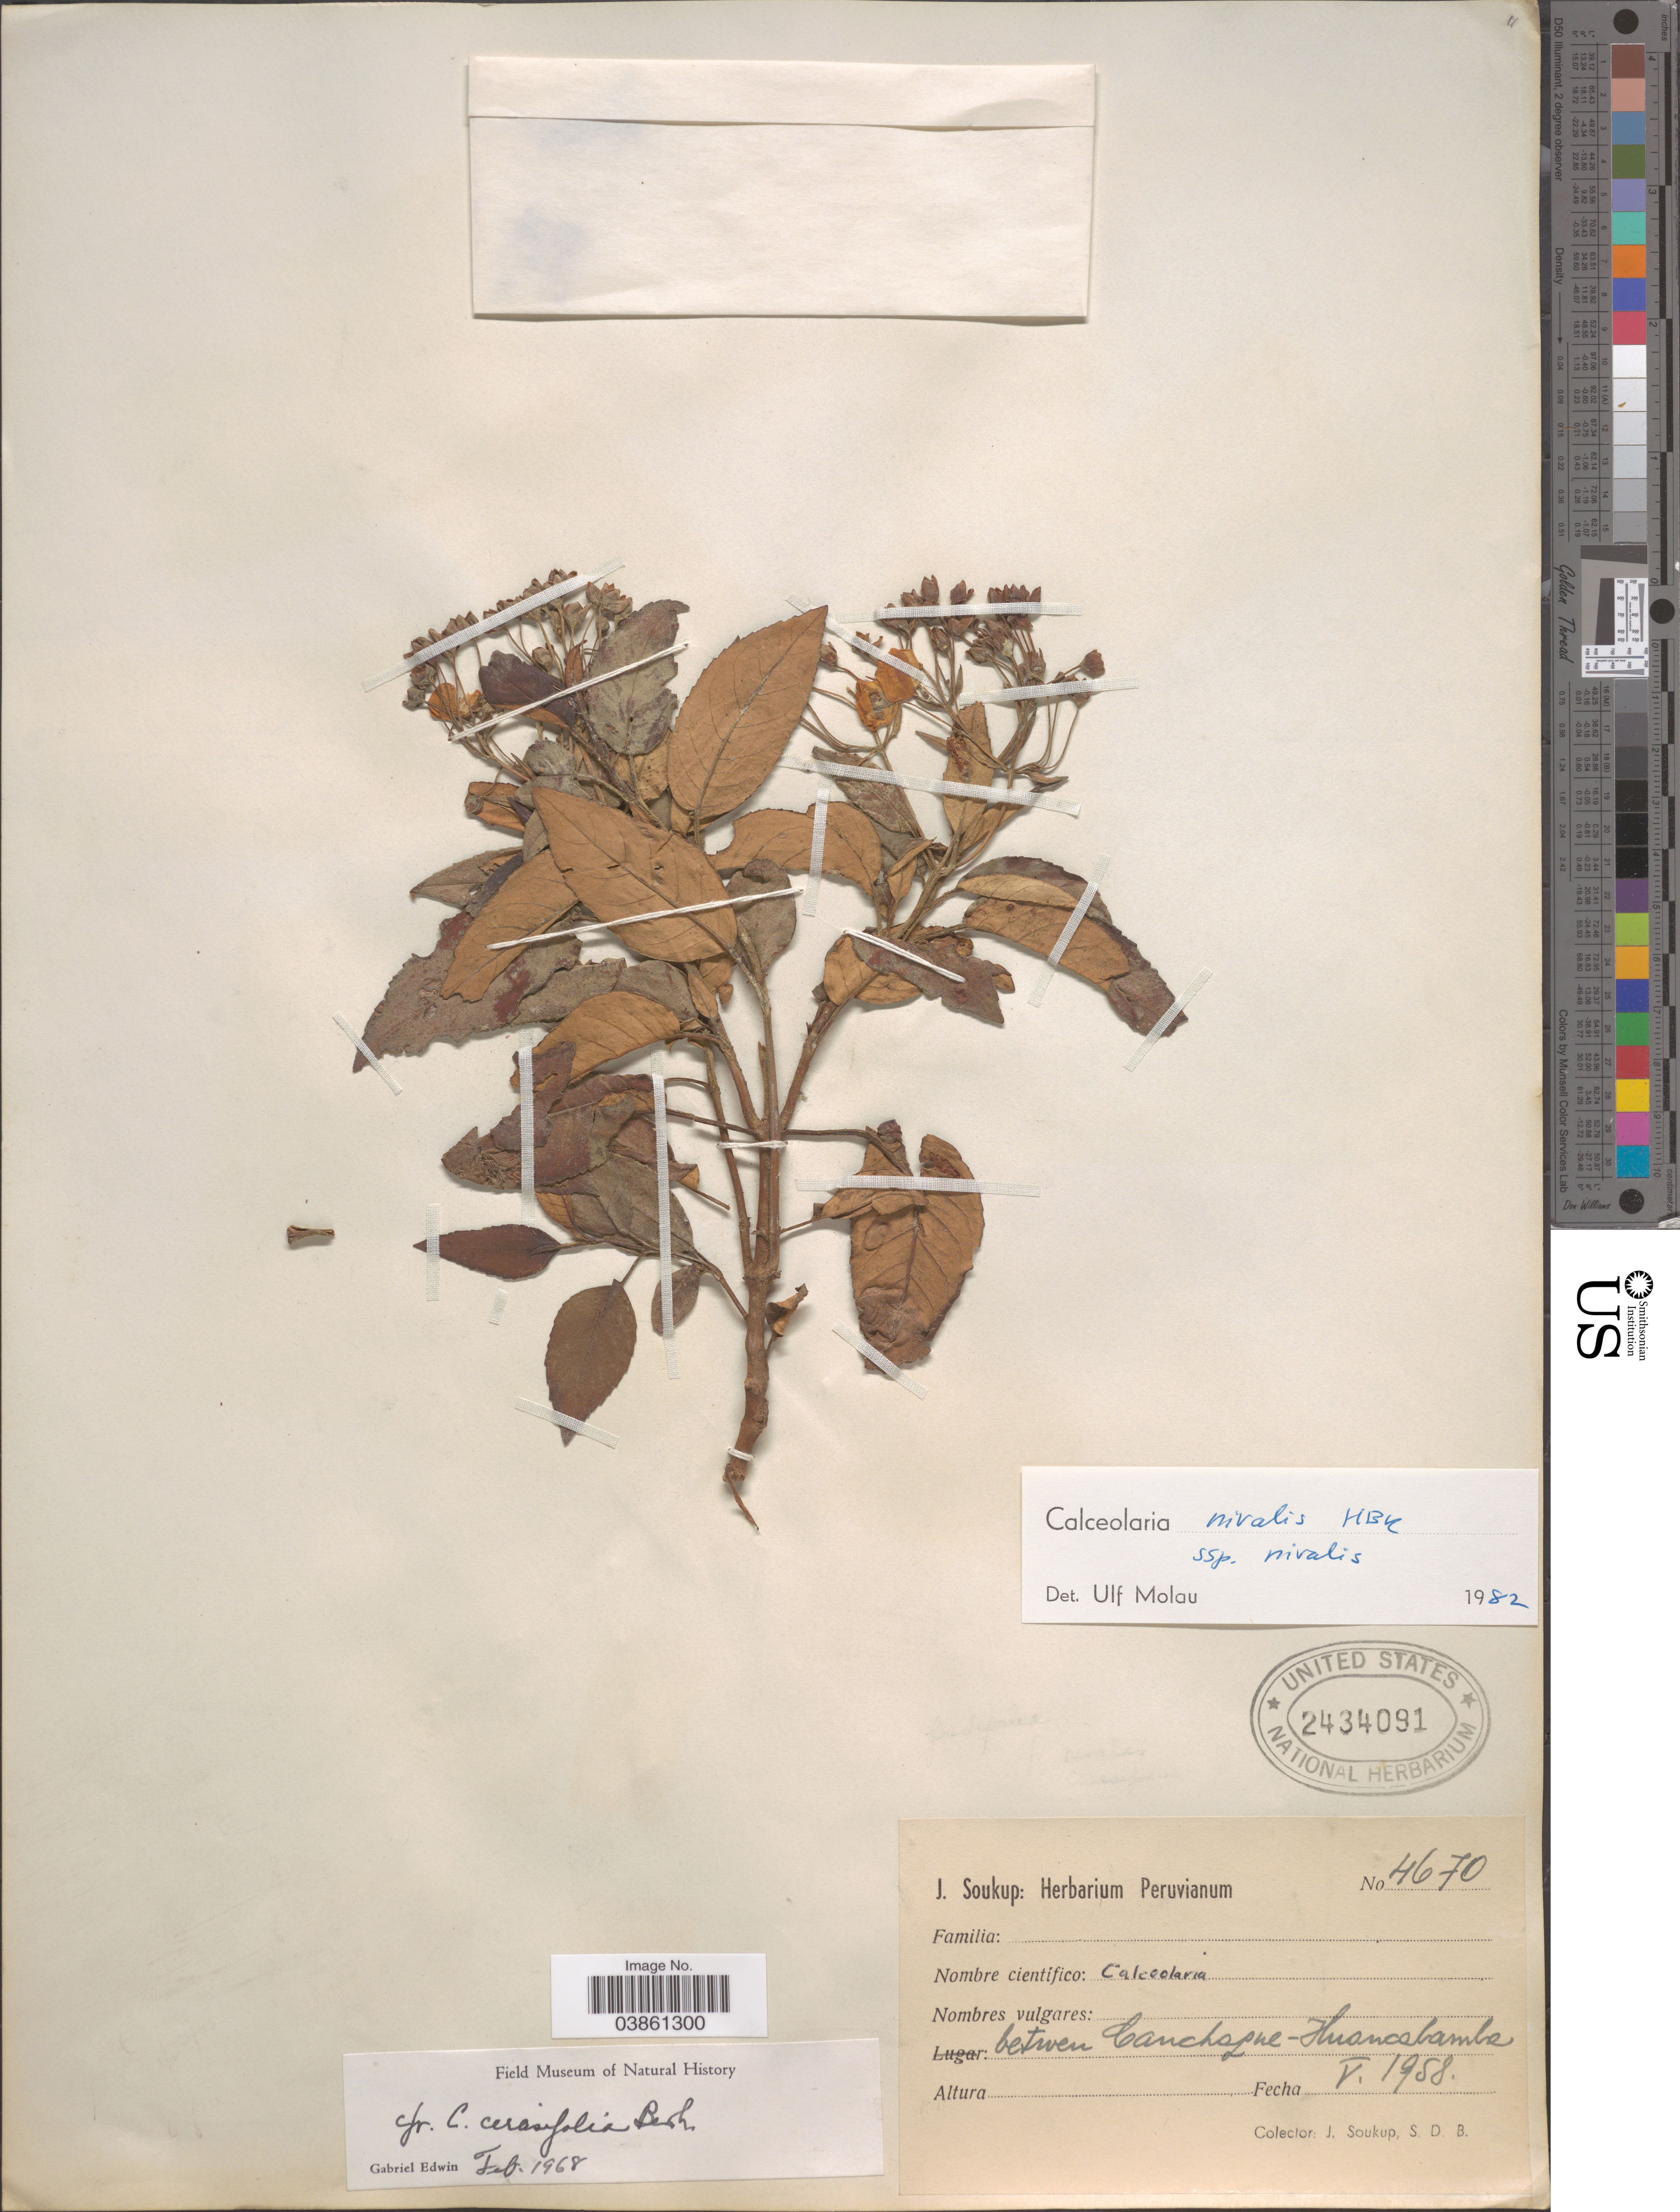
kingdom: Plantae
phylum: Tracheophyta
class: Magnoliopsida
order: Lamiales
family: Calceolariaceae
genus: Calceolaria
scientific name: Calceolaria nivalis subsp. nivalis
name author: Kunth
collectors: J. Soukup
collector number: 4670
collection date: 1958-05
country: Peru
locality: Between Canchaque- Huancobamba.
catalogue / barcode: US 2434091